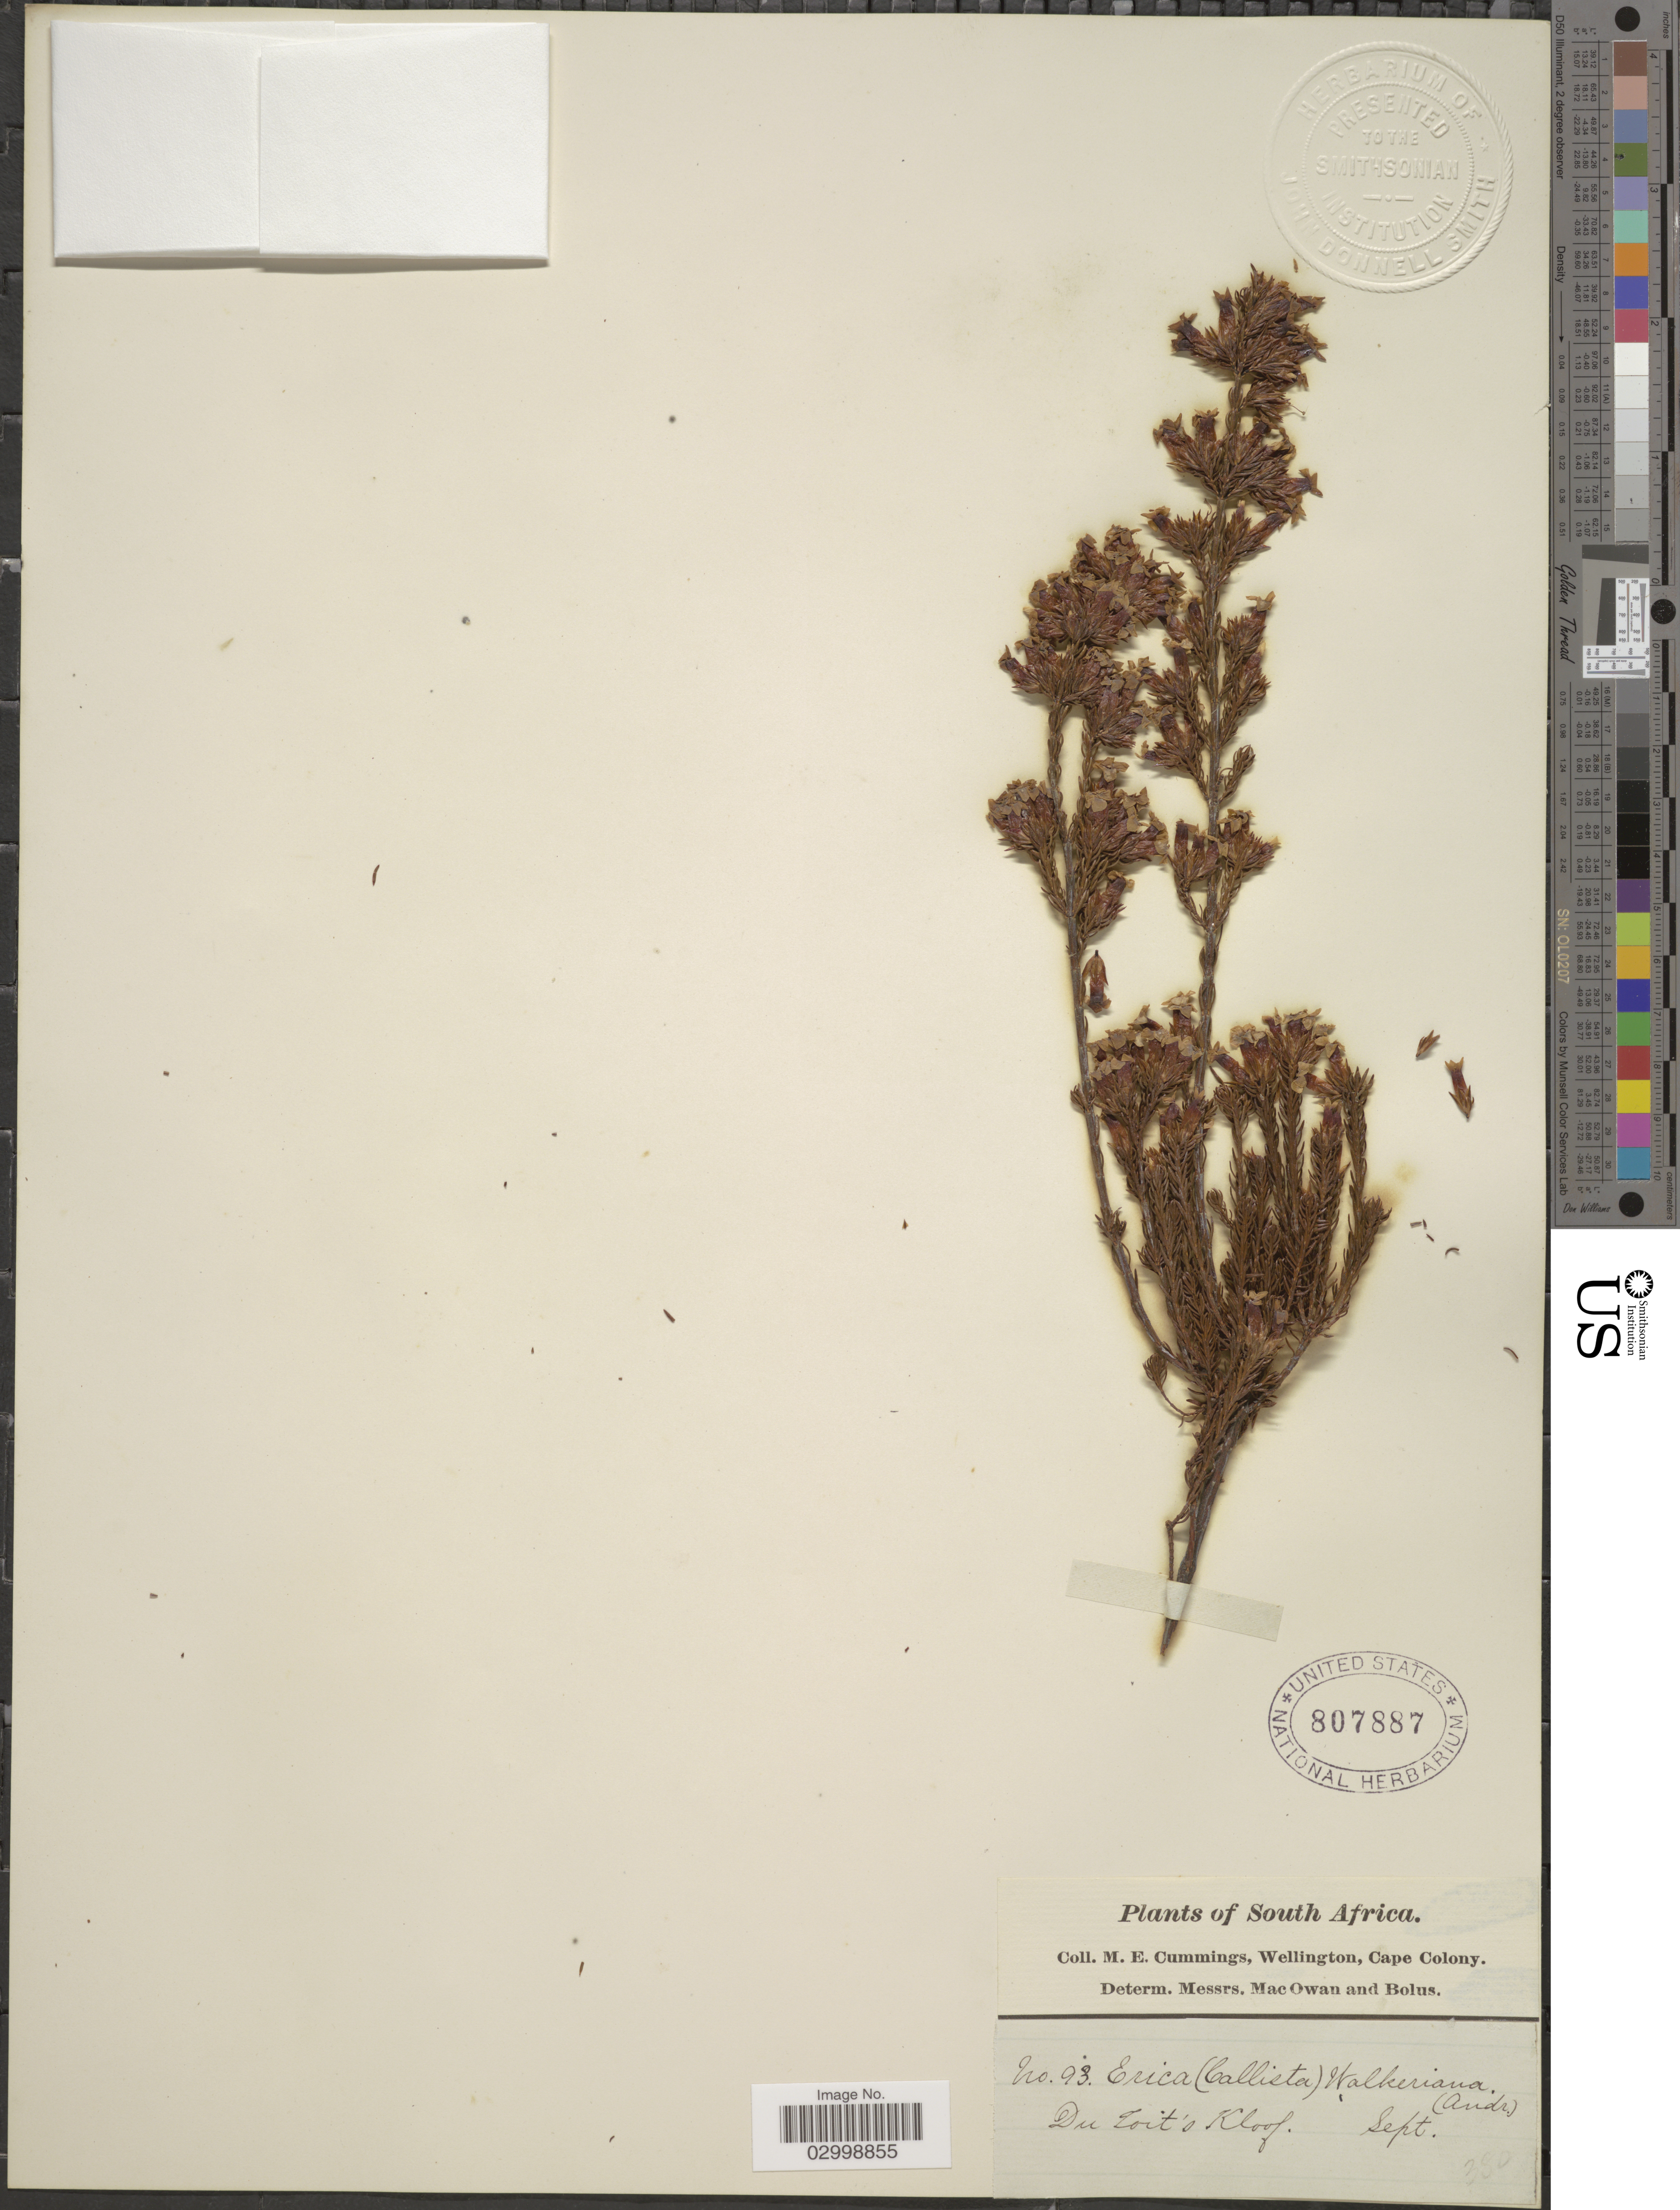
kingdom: Plantae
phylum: Tracheophyta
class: Magnoliopsida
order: Ericales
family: Ericaceae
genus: Erica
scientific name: Erica walkeriana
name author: Sweet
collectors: M. E. Cummings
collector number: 93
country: South Africa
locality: Du Toit's Kloof.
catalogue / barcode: US 807887